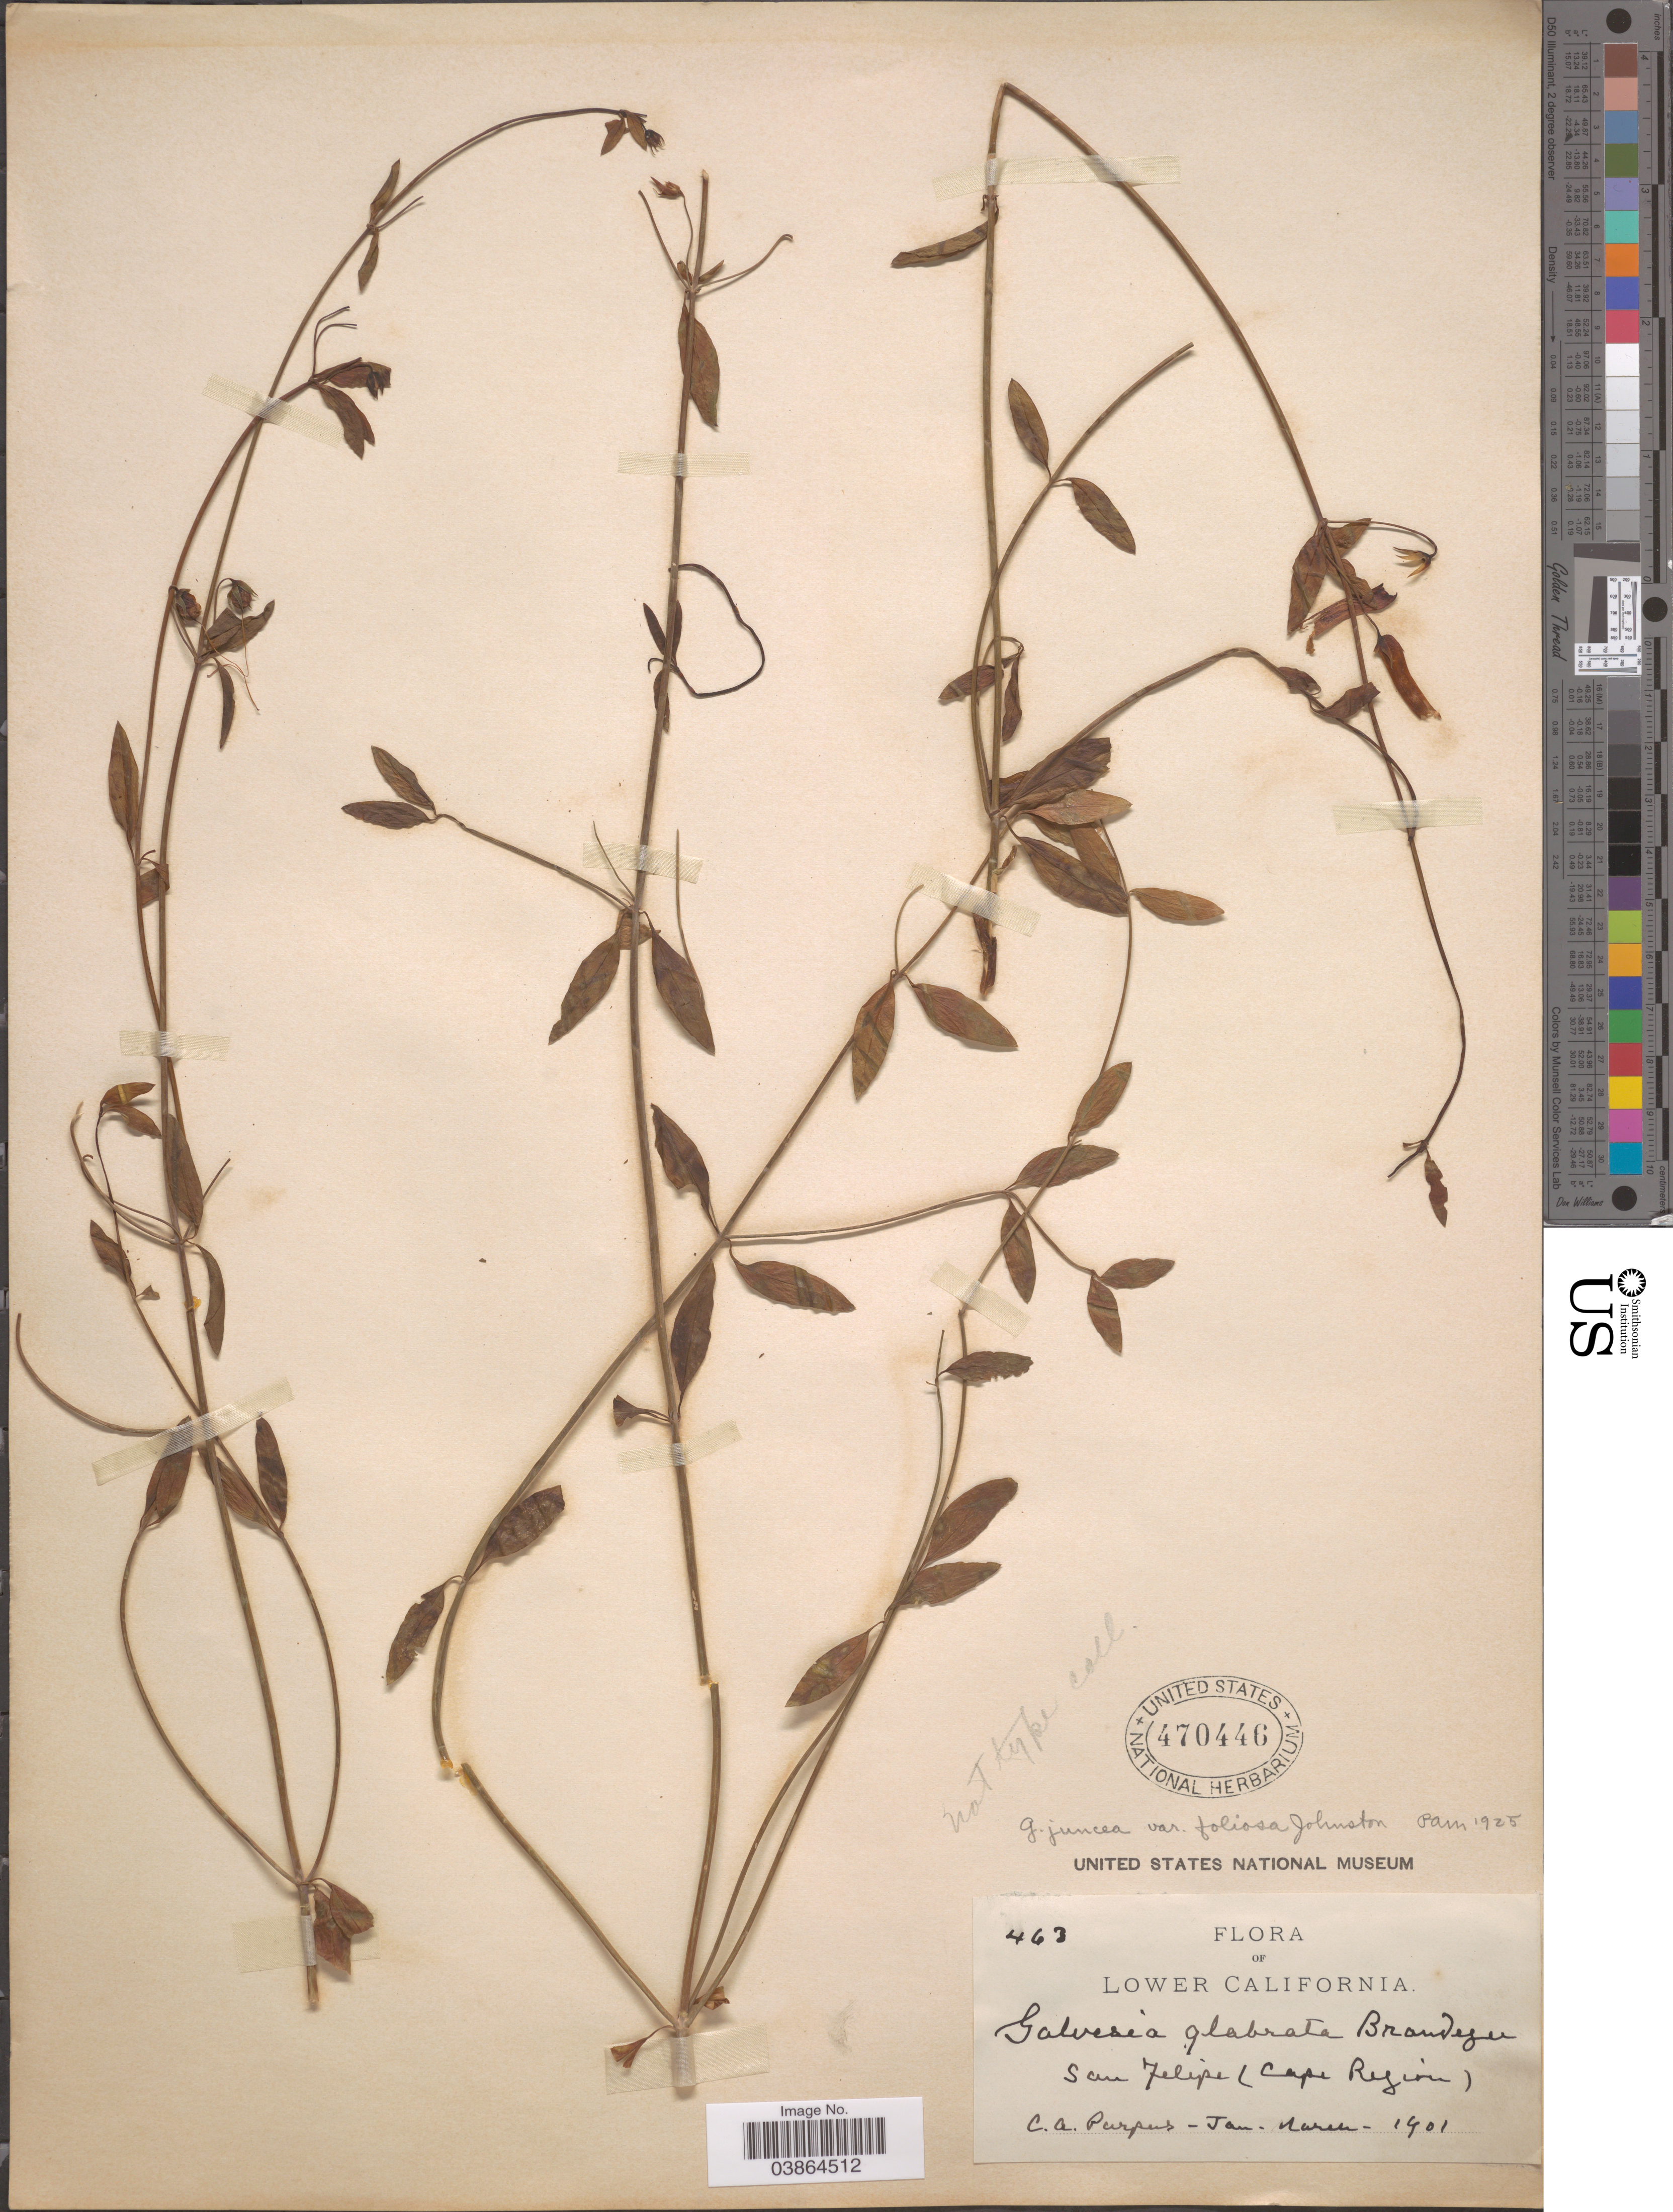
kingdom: Plantae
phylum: Tracheophyta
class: Magnoliopsida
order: Lamiales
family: Plantaginaceae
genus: Gambelia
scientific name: Gambelia juncea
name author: (Benth.) D.A. Sutton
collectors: C. A. Purpus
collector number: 463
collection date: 1901-01/1901-03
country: Mexico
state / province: Baja California Sur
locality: San Felipe (Cape Region).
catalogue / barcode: US 470446